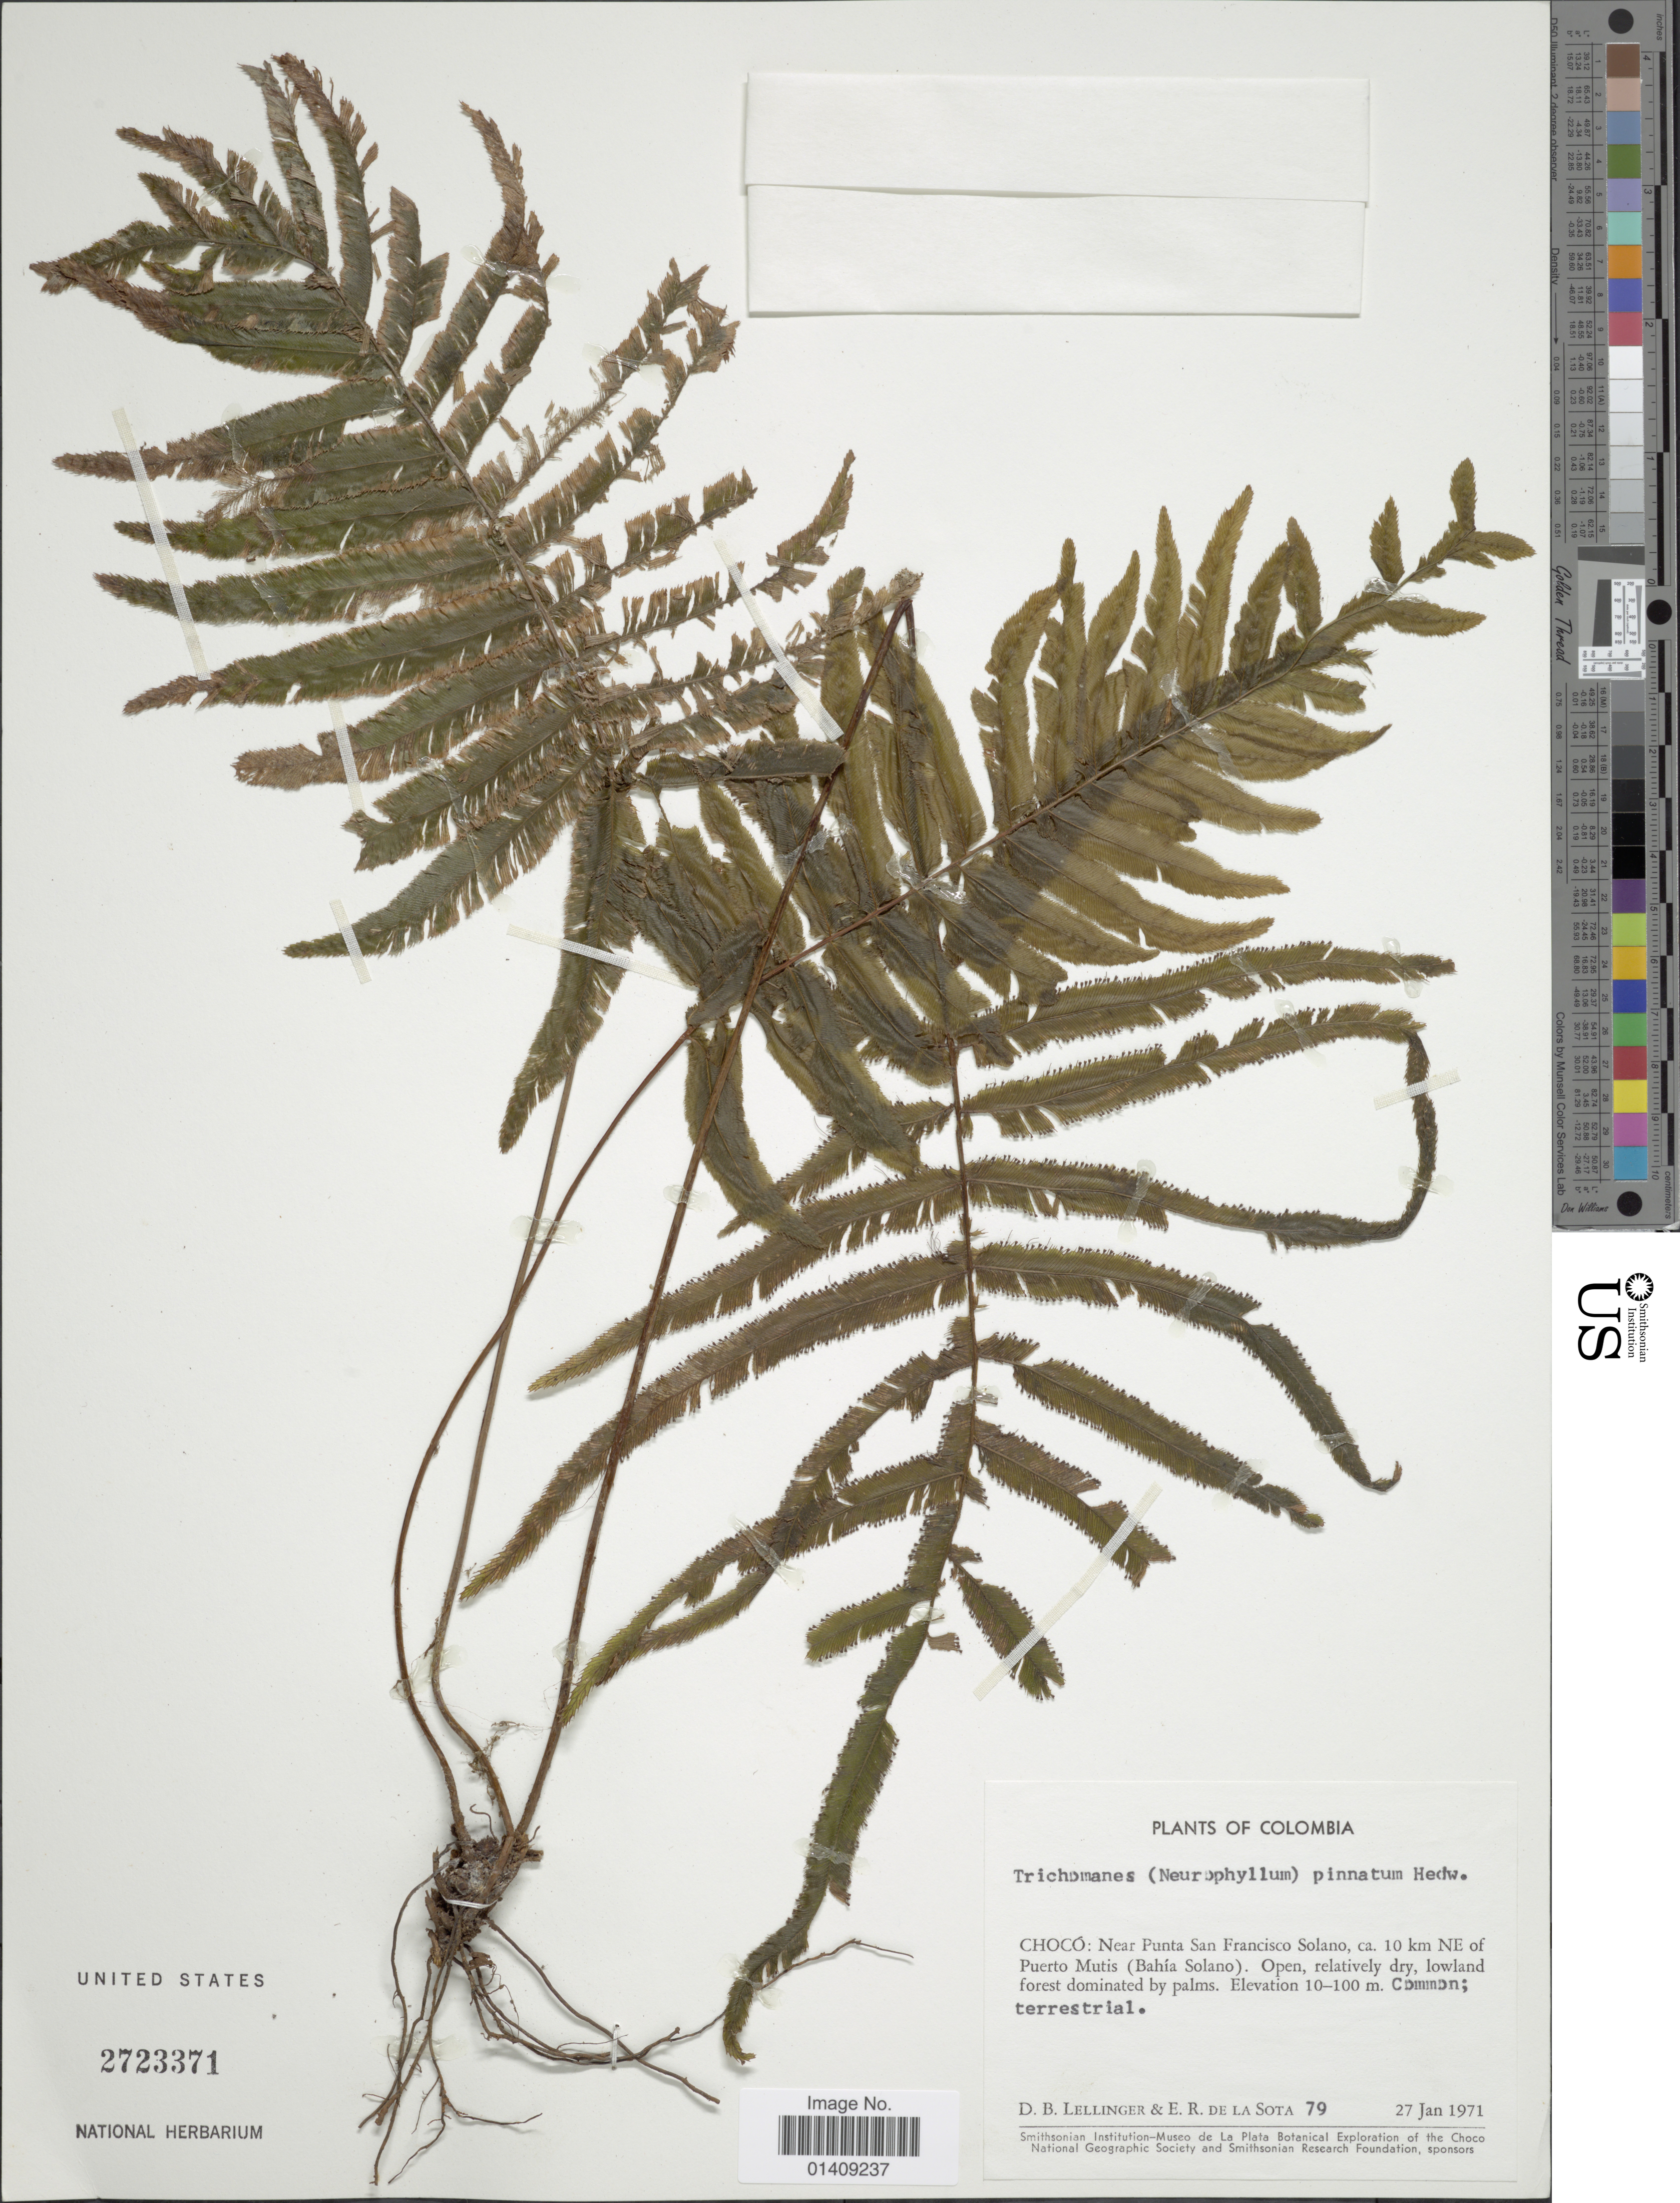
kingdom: Plantae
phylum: Tracheophyta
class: Polypodiopsida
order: Hymenophyllales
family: Hymenophyllaceae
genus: Trichomanes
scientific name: Trichomanes pinnatum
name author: Hedw.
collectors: D. B. Lellinger & E. R. de la Sota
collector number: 79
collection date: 1971-01-27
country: Colombia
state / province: Chocó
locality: Choco: near Punta San Francisco Solano ca 10km NE of Puerto Mutis Bahia Solano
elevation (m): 10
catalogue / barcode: US 2723371